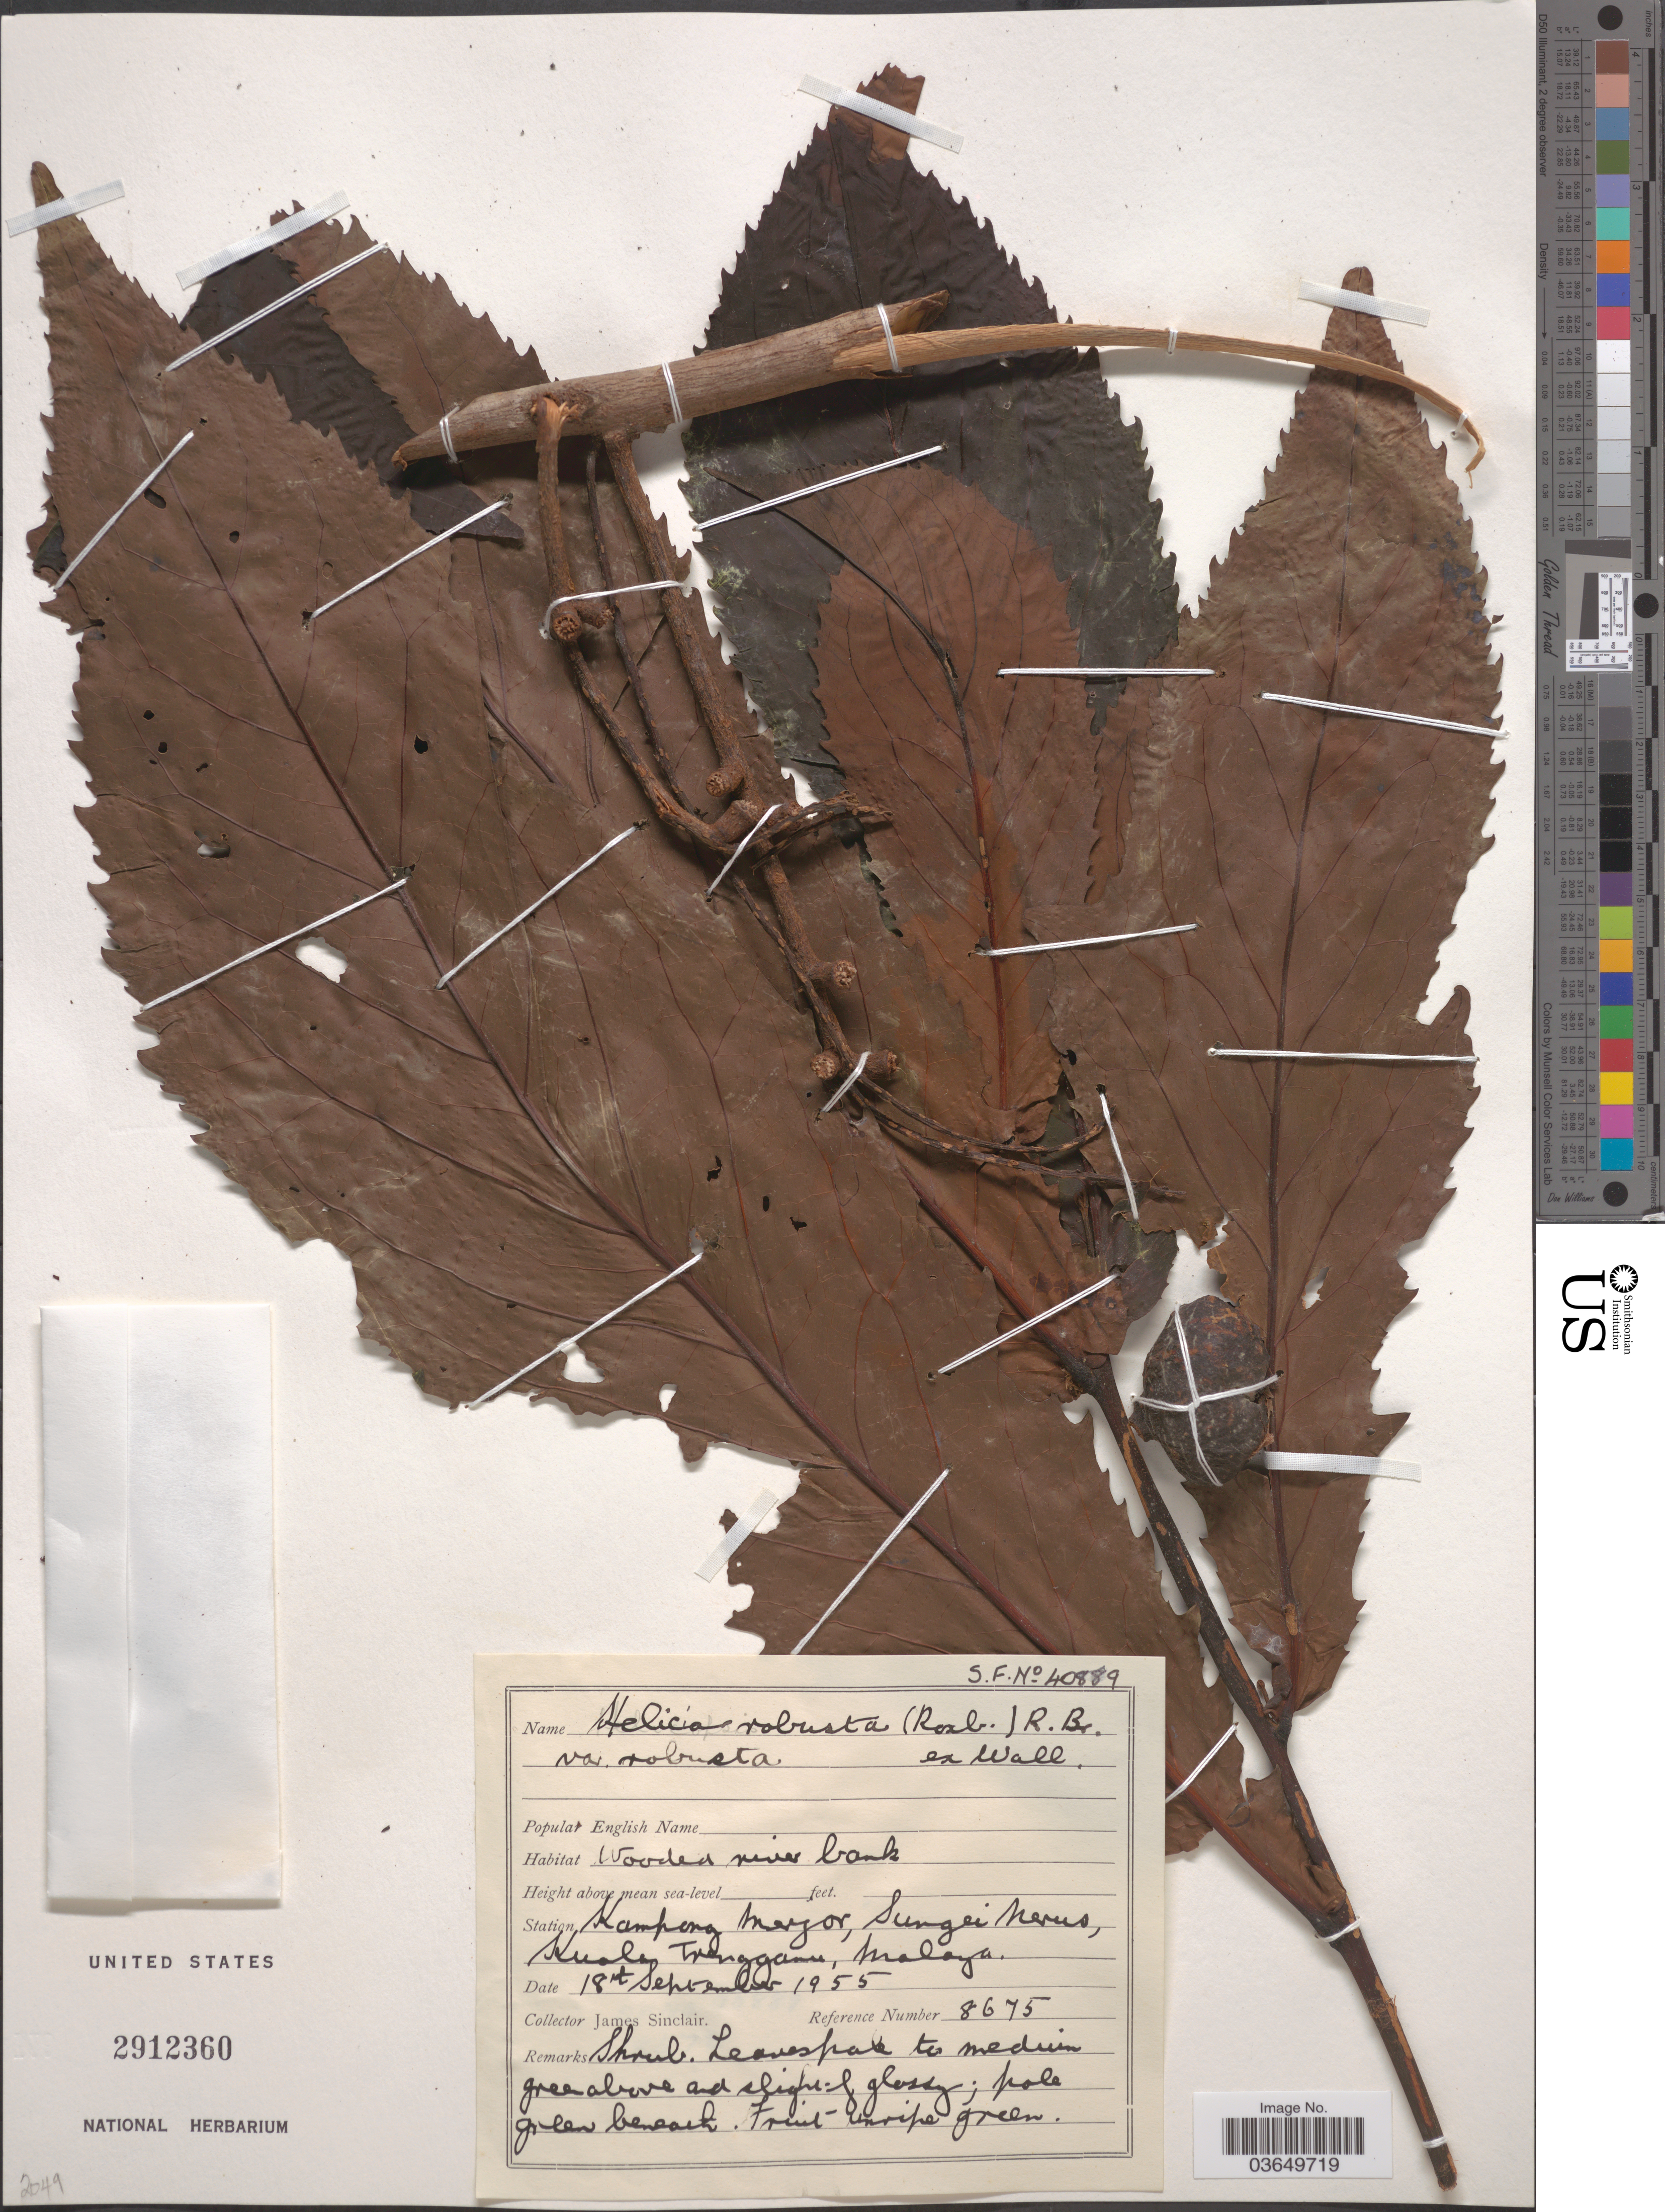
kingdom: Plantae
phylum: Tracheophyta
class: Magnoliopsida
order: Proteales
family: Proteaceae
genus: Helicia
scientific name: Helicia robusta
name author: (Roxb.) R. Br. ex Blume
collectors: J. Sinclair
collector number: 8675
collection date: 1955-09-18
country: Malaysia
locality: Station Kampong Major, Sungei Nerus, Kuala Terengganu, Malaya.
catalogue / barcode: US 2912360